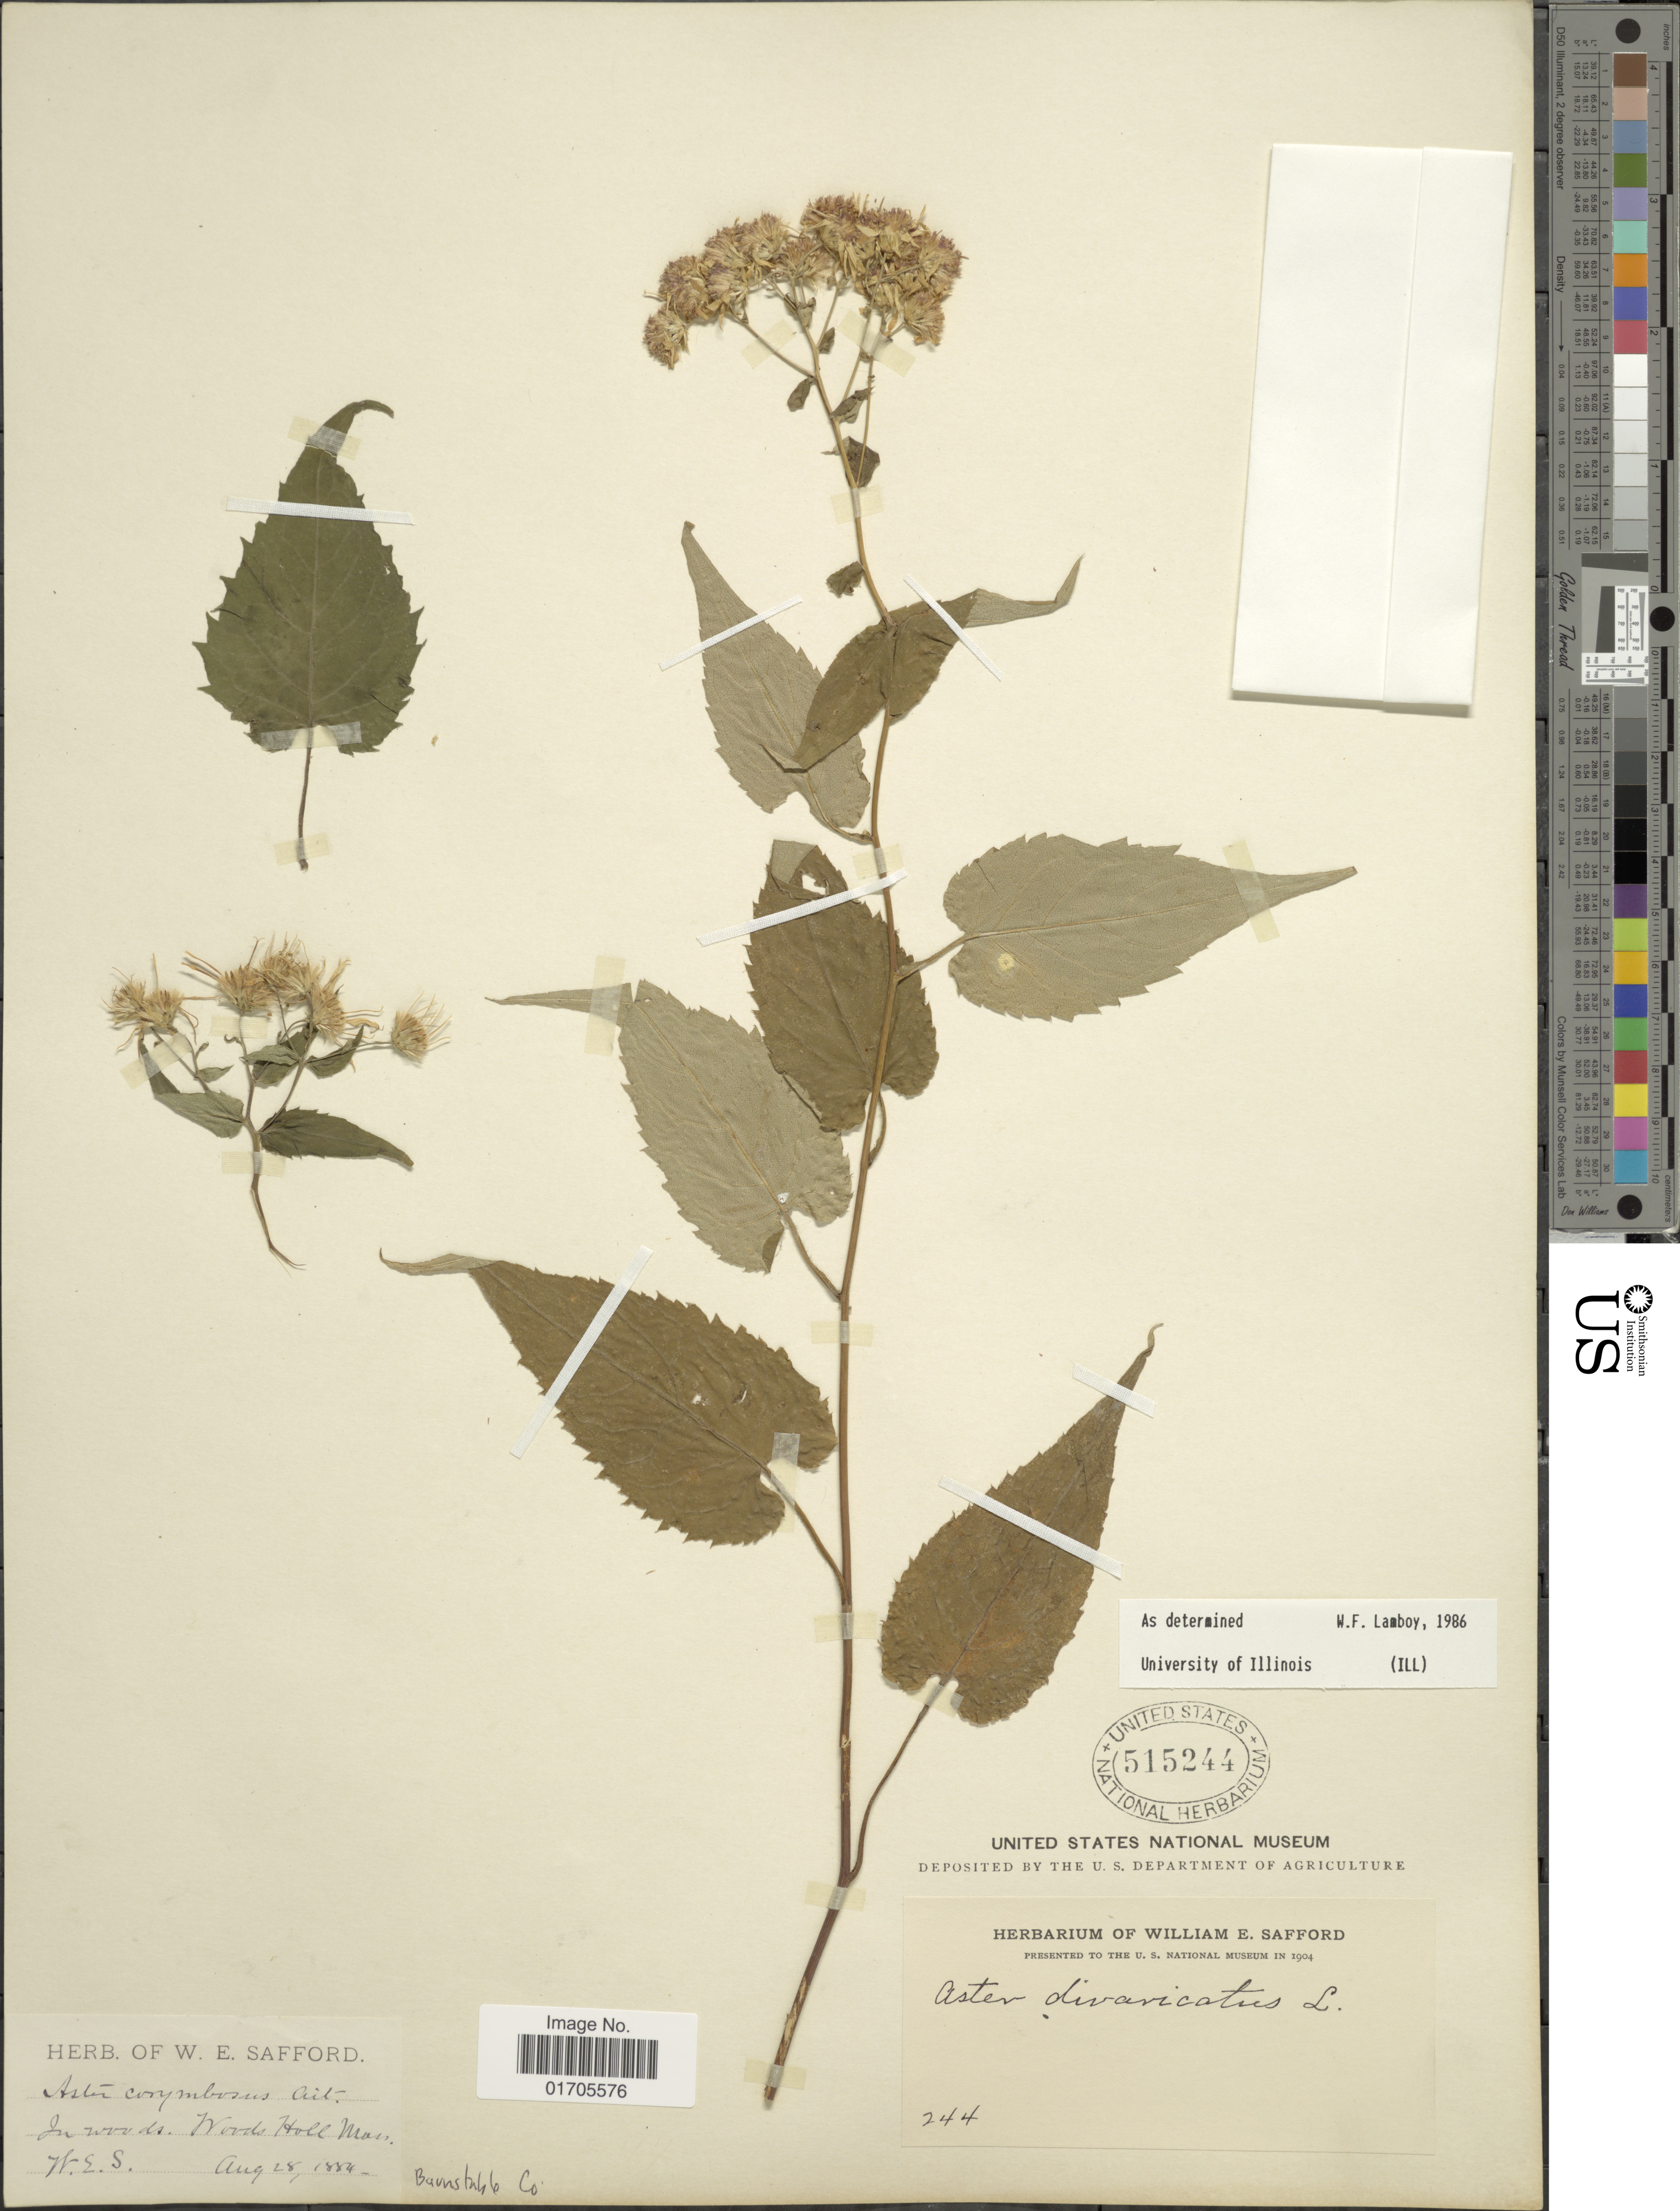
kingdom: Plantae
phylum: Tracheophyta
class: Magnoliopsida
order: Asterales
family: Asteraceae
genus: Eurybia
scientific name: Eurybia divaricata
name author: (L.) G.L. Nesom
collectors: W. E. Safford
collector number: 244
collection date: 1884-08-18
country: United States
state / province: Massachusetts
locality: In woods. Woods Holl, Mass. Barnstable Co.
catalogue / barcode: US 515244